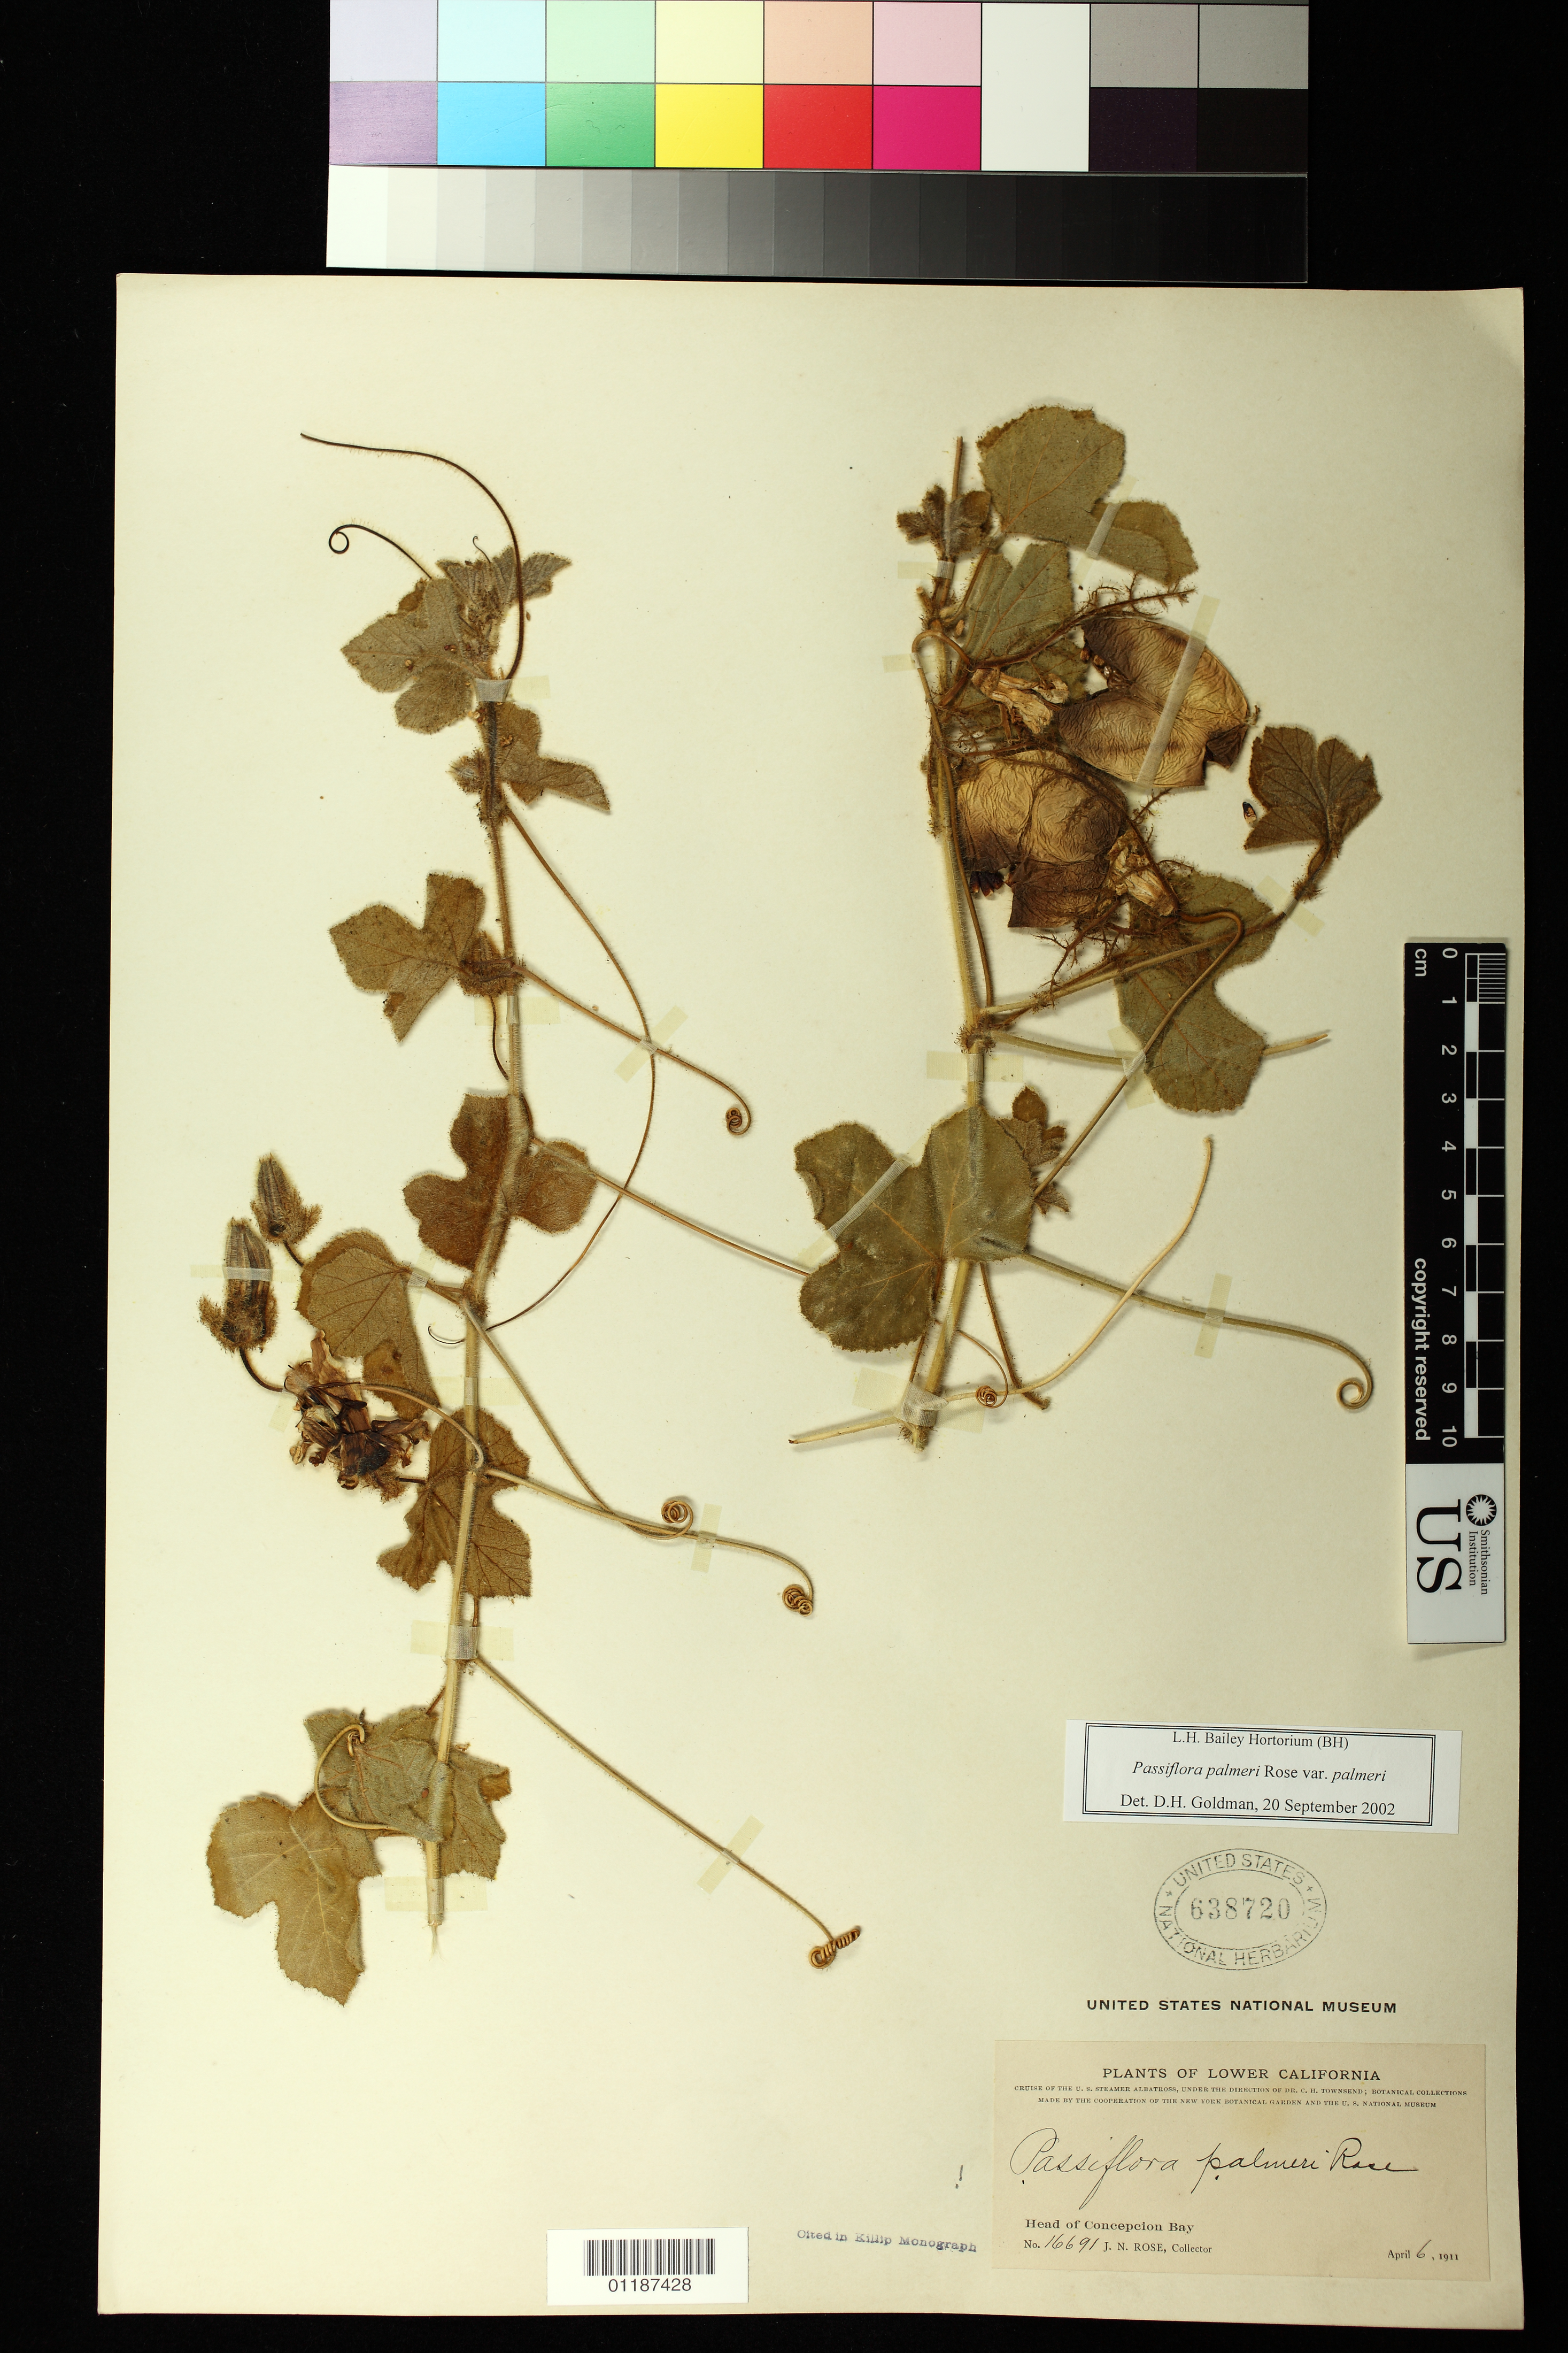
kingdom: Plantae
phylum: Tracheophyta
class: Magnoliopsida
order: Malpighiales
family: Passifloraceae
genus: Passiflora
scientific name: Passiflora palmeri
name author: Rose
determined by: Svoboda, Harlan T., (NA), US Department of Agriculture (UNITED STATES)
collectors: J. N. Rose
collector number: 16691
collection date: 1911-04-06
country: Mexico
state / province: Baja California Sur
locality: Head of Concepcion Bay [Bahia Concepcion]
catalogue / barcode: US 638720